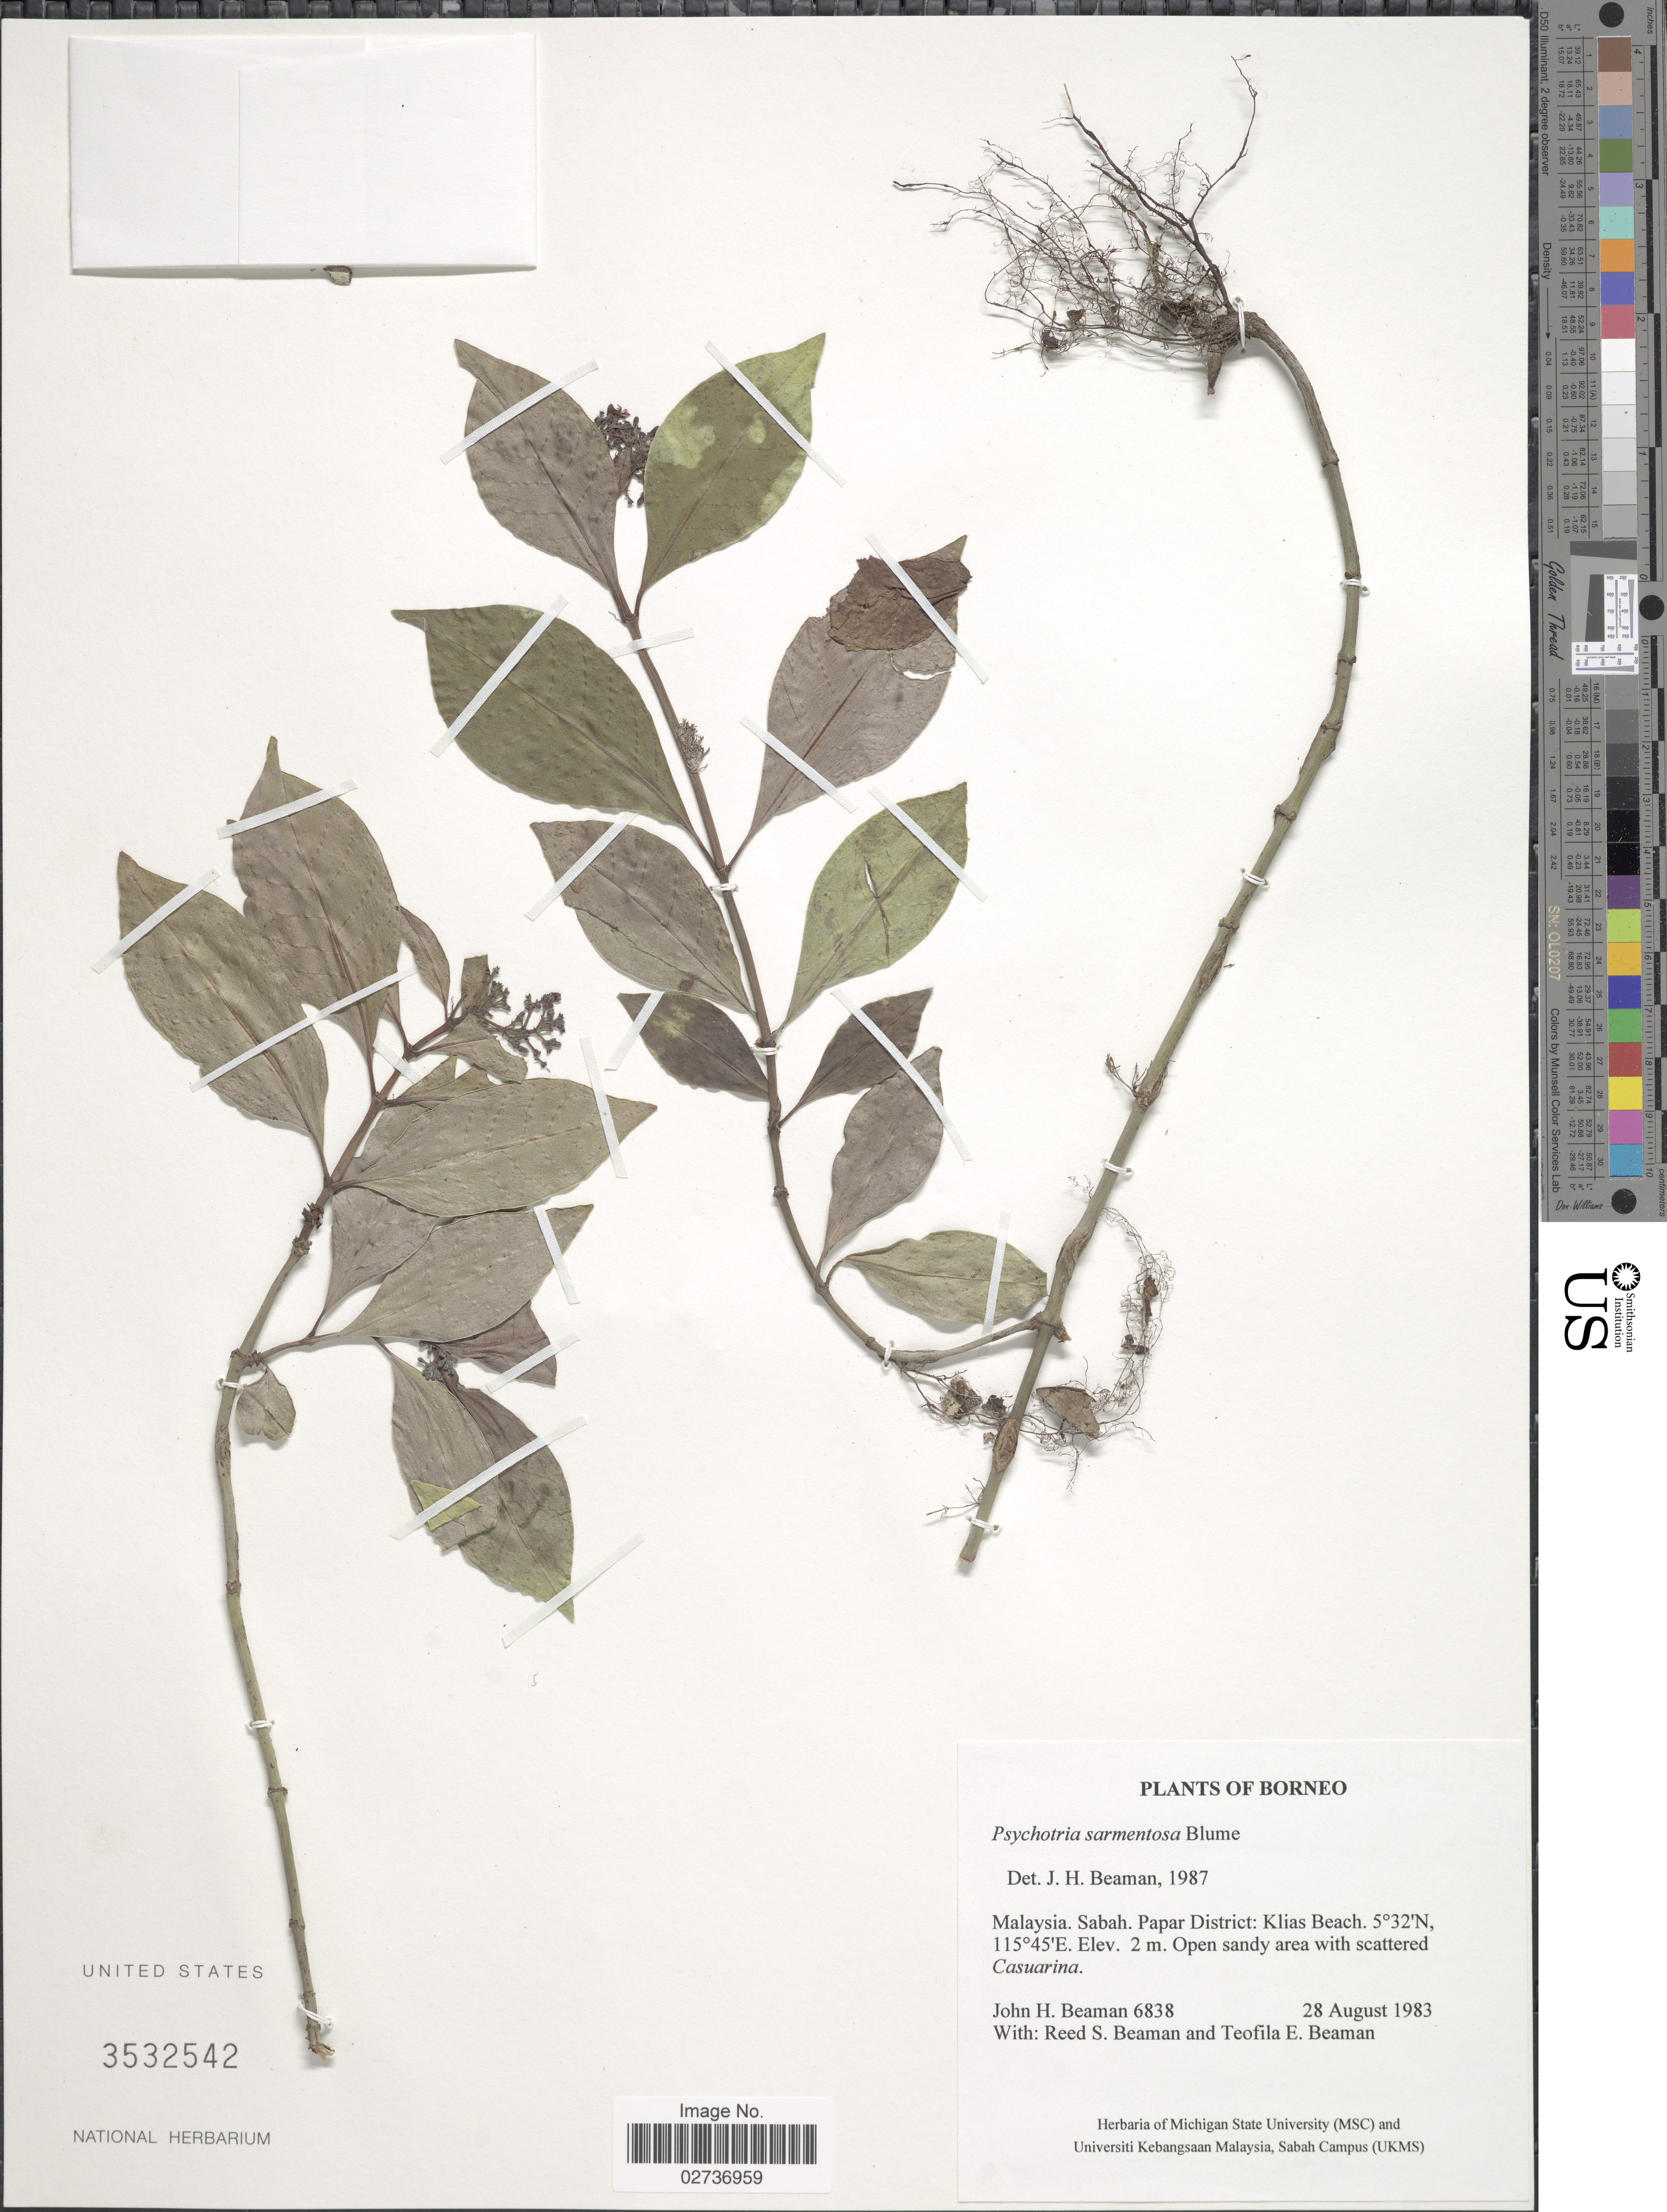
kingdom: Plantae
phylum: Tracheophyta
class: Magnoliopsida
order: Gentianales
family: Rubiaceae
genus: Psychotria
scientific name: Psychotria sarmentosa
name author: Blume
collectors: J. H. Beaman, R. S. Beaman & T. E. Beaman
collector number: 6838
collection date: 1983-08-28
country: Malaysia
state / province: Sabah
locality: Borneo. Malaysia. Sabah. Papar District: Klias Beach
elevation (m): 2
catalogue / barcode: US 3532542